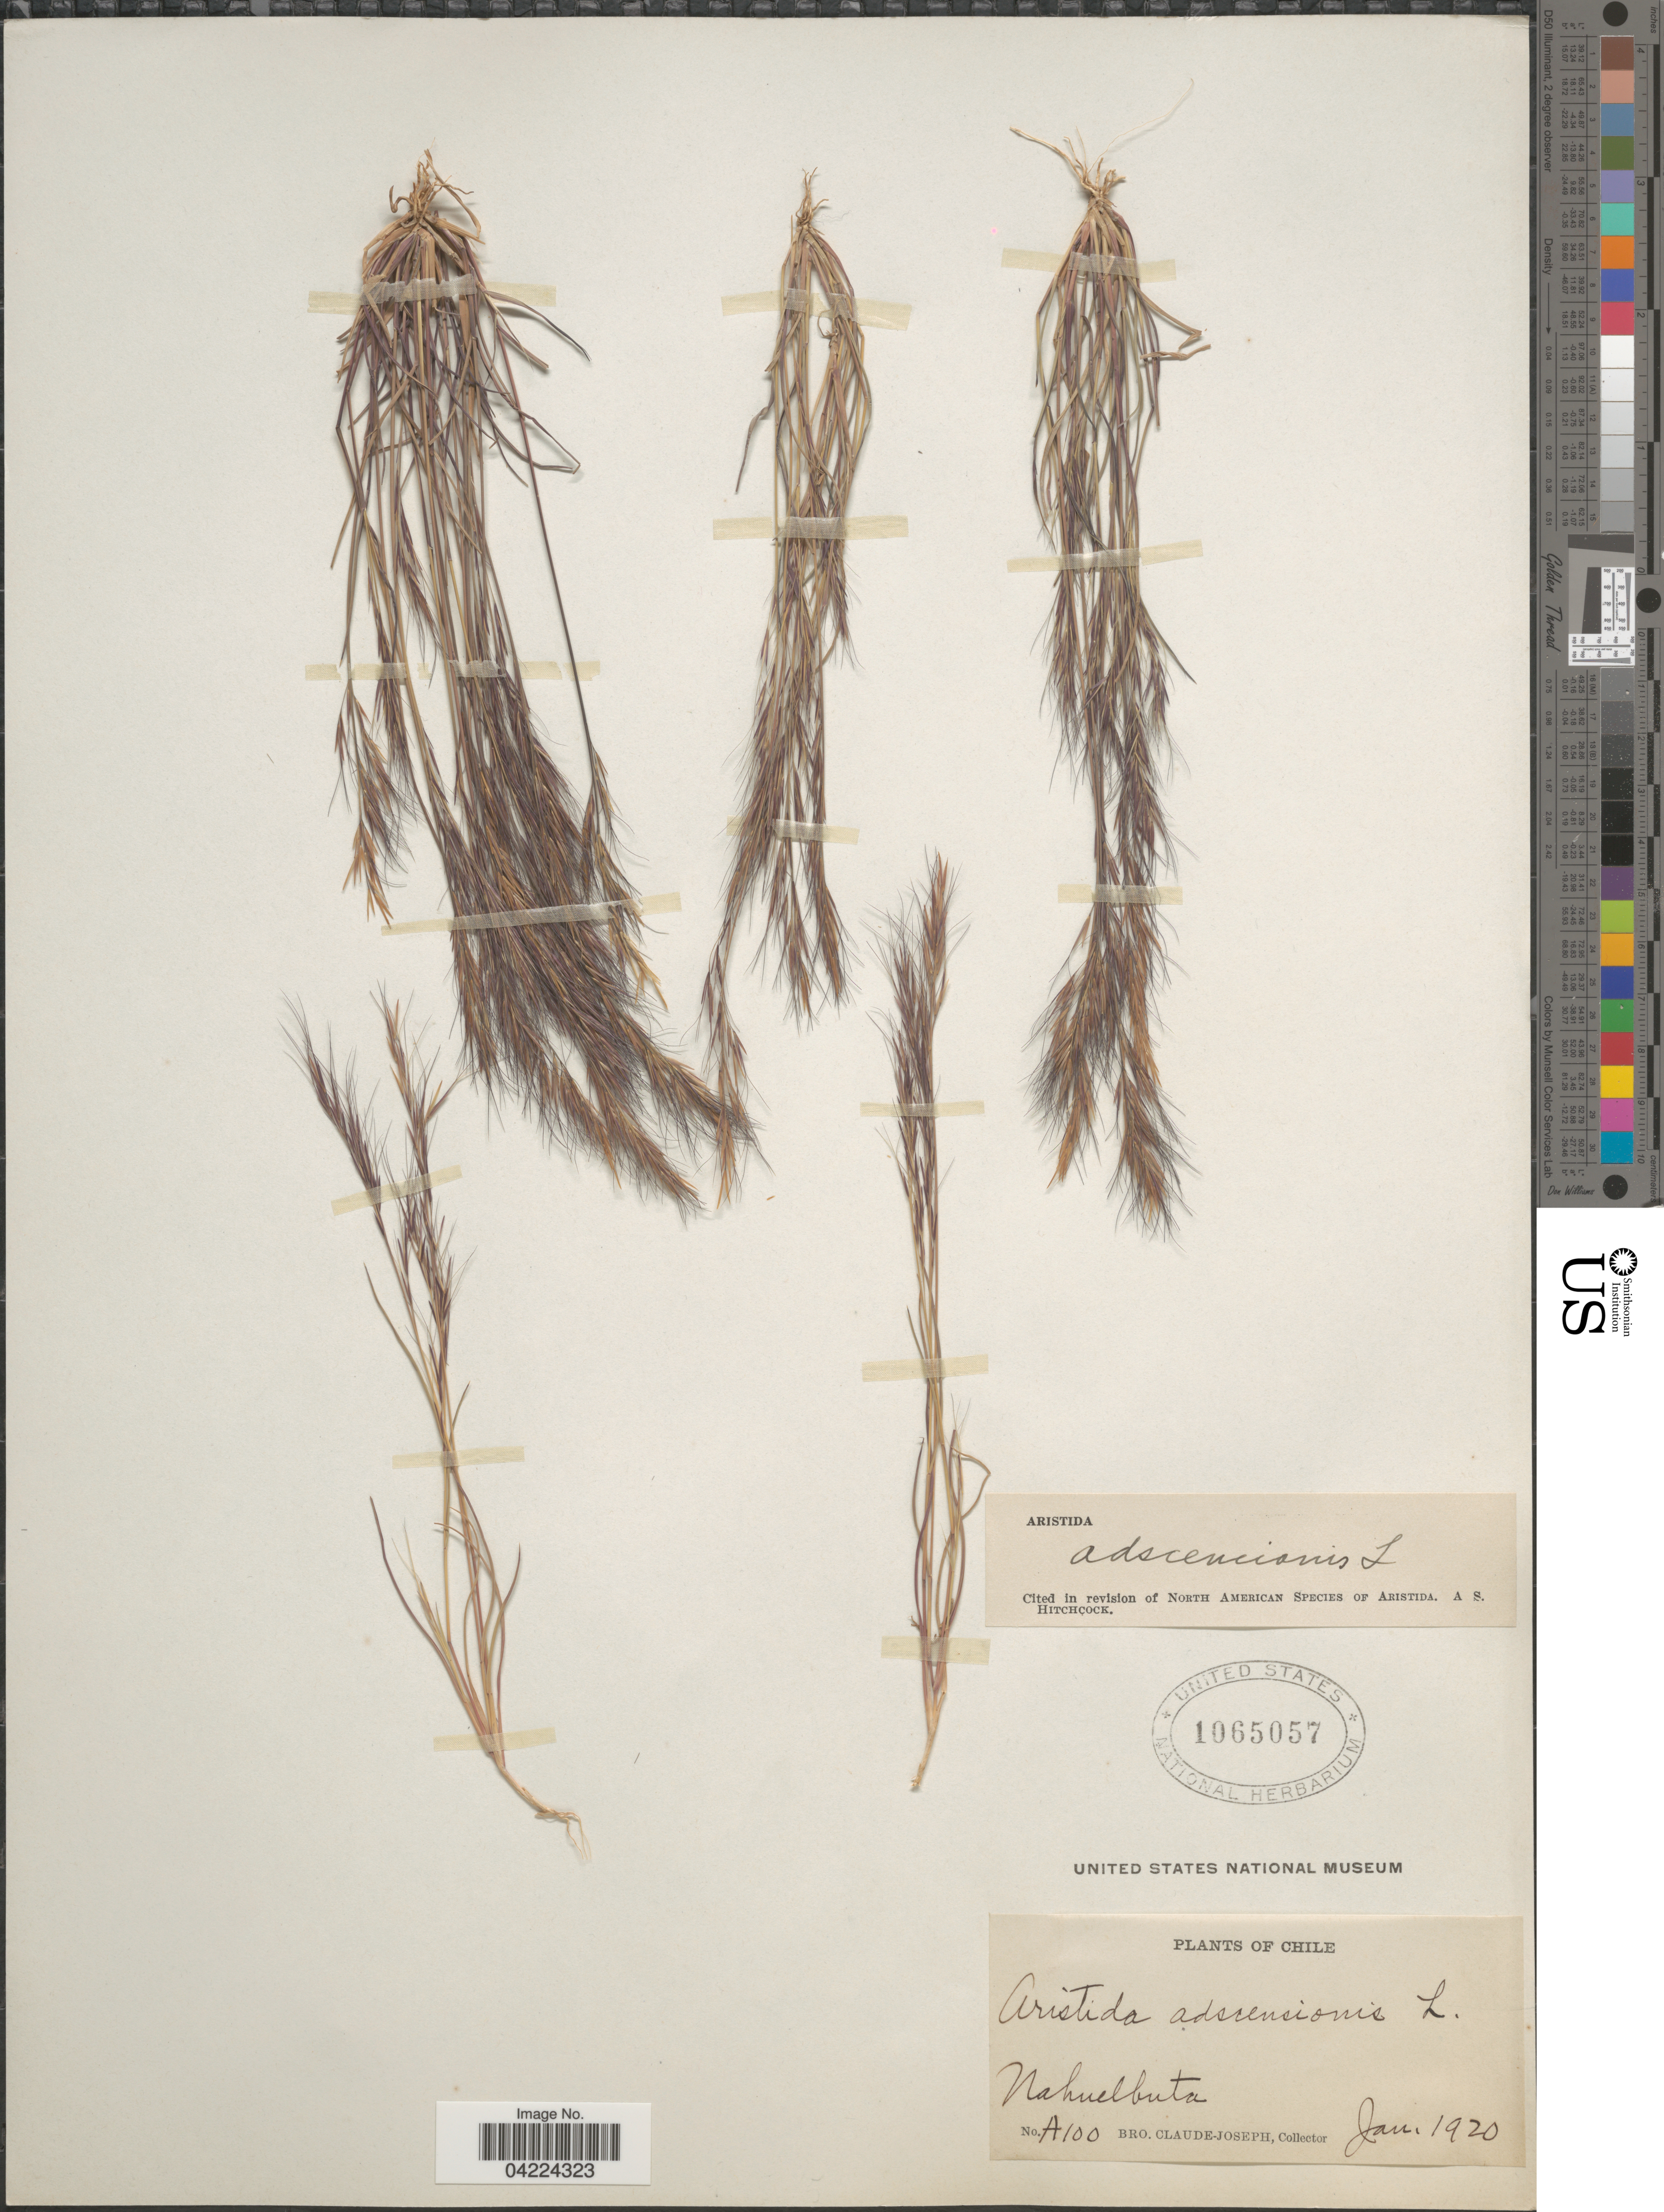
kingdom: Plantae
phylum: Tracheophyta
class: Liliopsida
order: Poales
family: Poaceae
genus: Aristida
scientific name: Aristida adscensionis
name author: L.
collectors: Bro. Claude-Joseph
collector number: A100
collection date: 1920-01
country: Chile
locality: Nahuelbuta.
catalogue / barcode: US 1065057